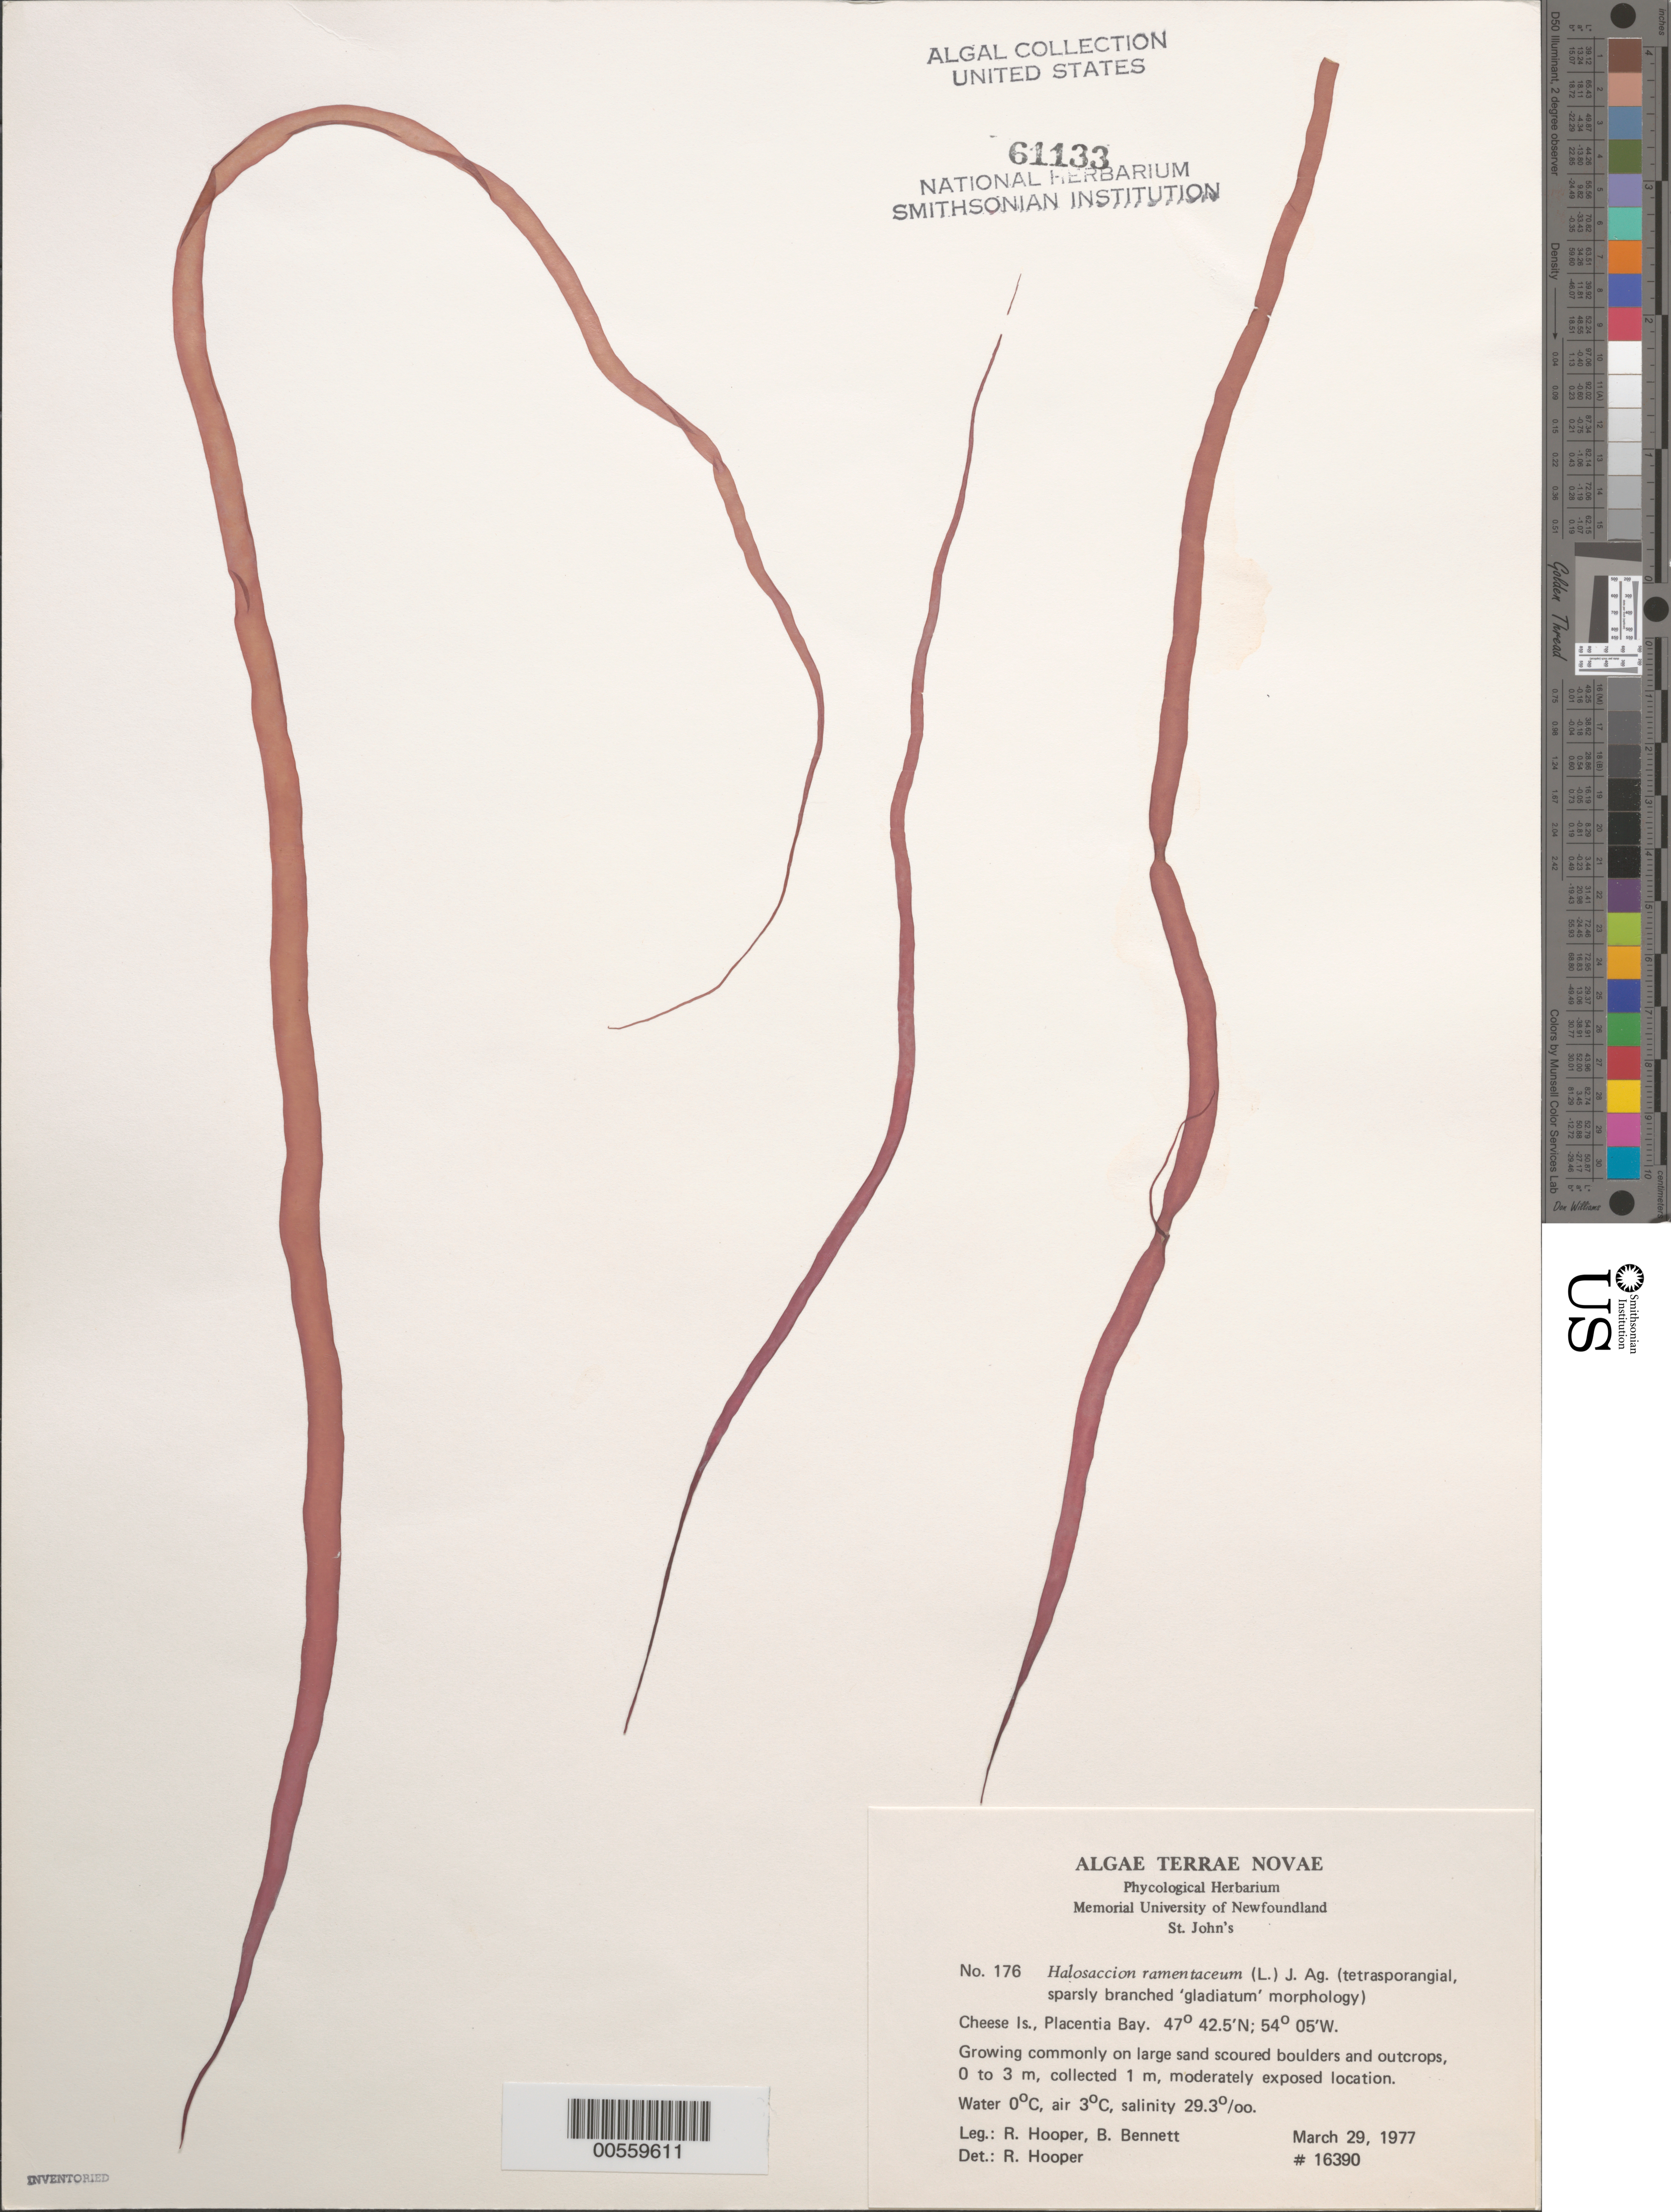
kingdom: Plantae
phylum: Rhodophyta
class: Florideophyceae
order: Palmariales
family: Palmariaceae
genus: Devaleraea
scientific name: Devaleraea ramentacea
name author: (L.) Guiry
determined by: Algae name updating Project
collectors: R. G. Hooper & B. Bennett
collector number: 16390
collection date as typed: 29 Mar 1977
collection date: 1977-03-29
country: Canada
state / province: Newfoundland and Labrador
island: Cheese Island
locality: Placentia Bay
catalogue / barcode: US 61133